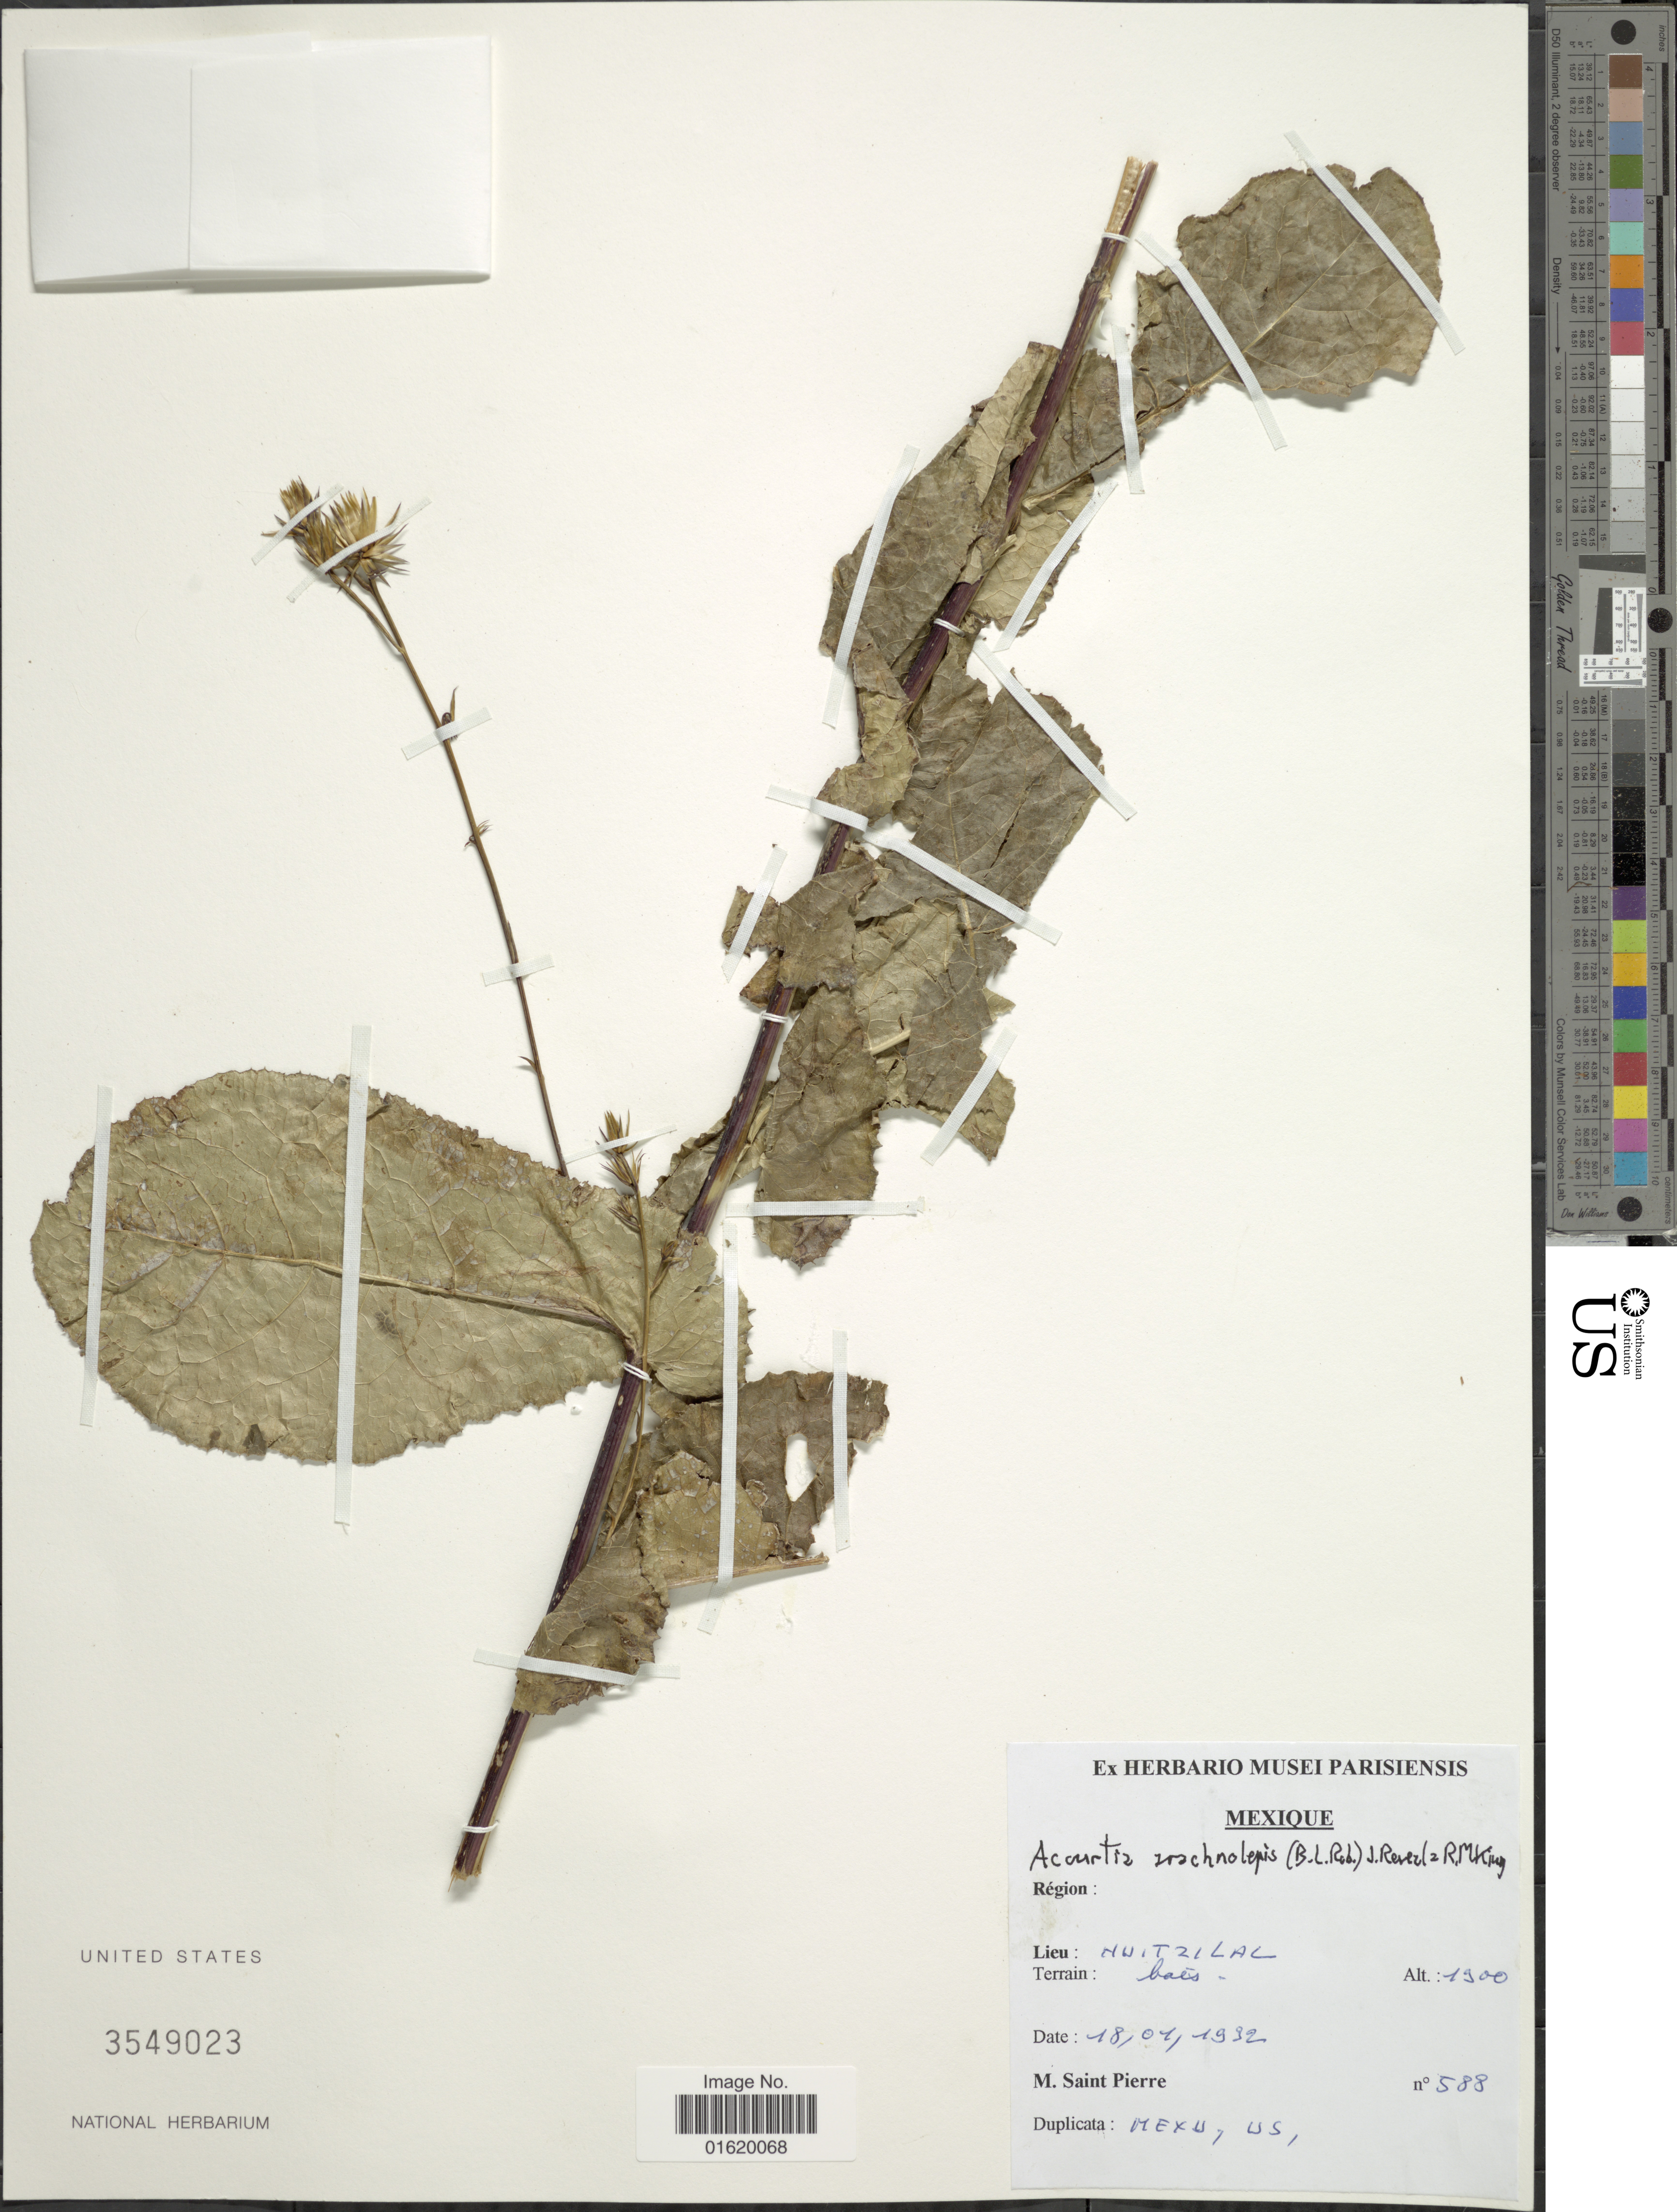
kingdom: Plantae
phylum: Tracheophyta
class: Magnoliopsida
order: Asterales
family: Asteraceae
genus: Acourtia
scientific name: Acourtia turbinata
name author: (La Llave & Lex.) Reveal & R.M. King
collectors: M. Saint-Pierre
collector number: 588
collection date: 1932-01-18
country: Mexico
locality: Lieu: Nuitzilac, Terrain: baís [interpreted]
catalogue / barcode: US 3549023